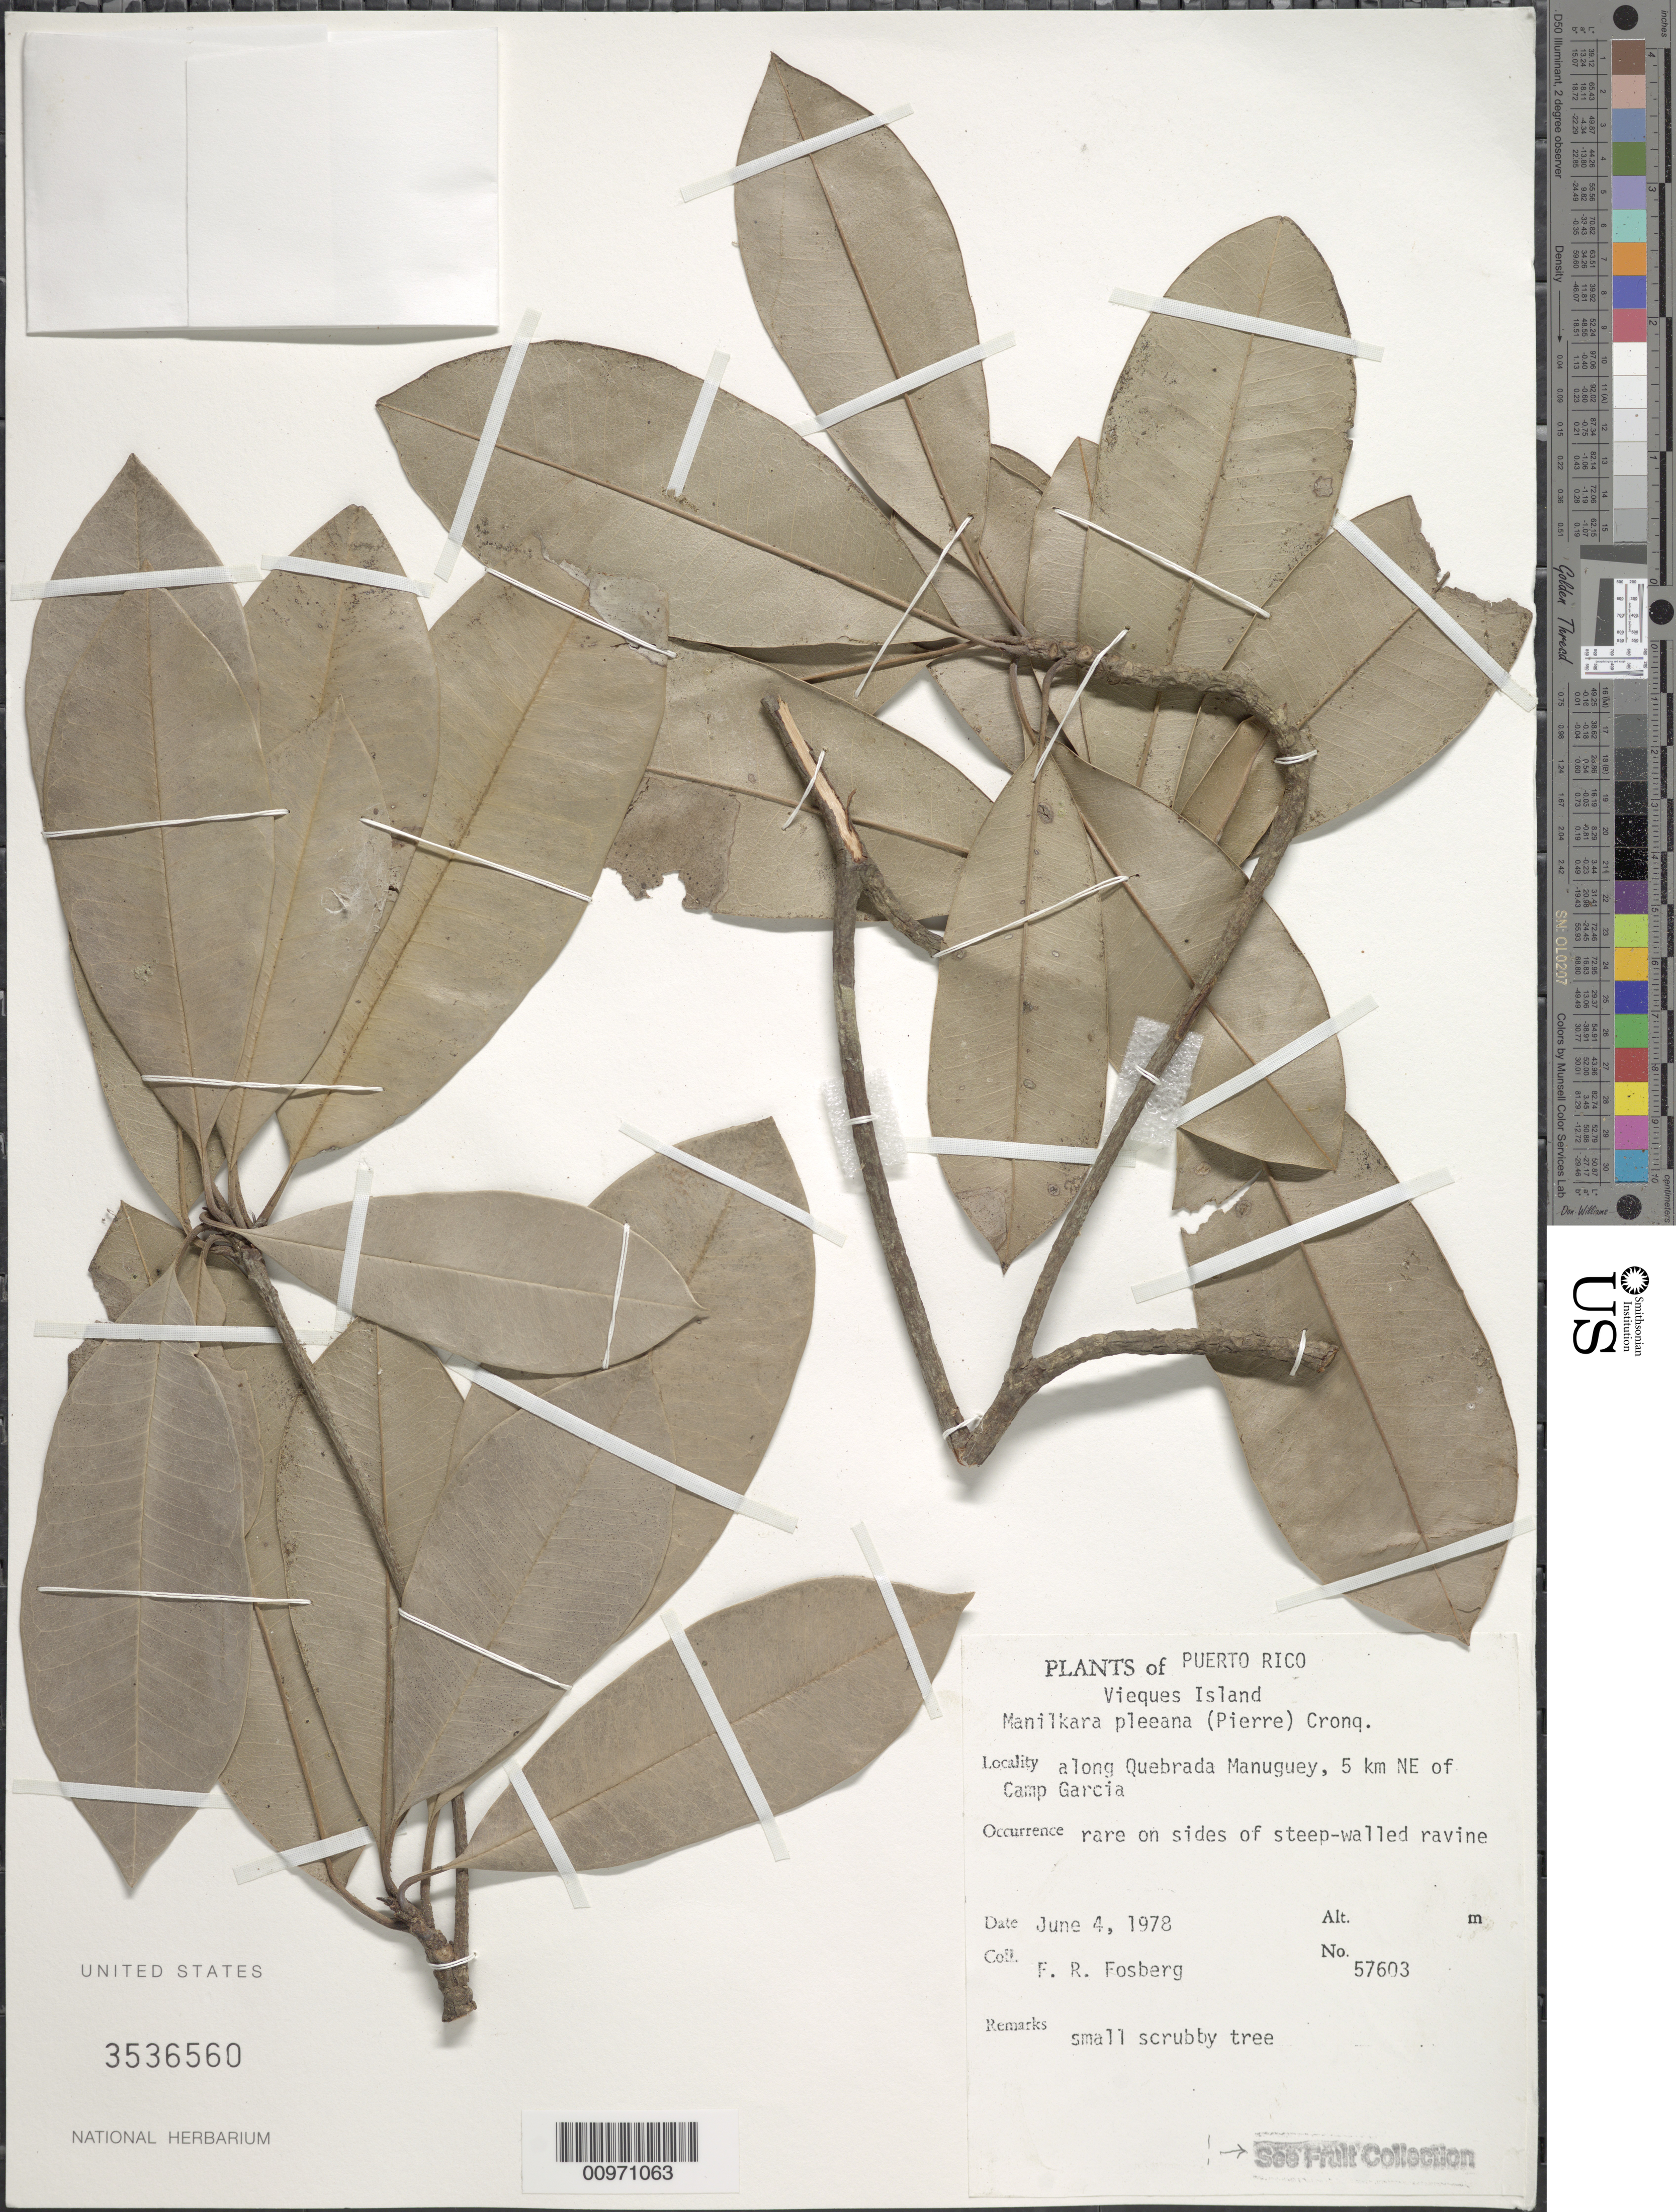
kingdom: Plantae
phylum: Tracheophyta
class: Magnoliopsida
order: Ericales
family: Sapotaceae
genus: Manilkara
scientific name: Manilkara pleeana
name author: (Pierre ex Baill.) Cronq.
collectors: F. R. Fosberg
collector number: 57603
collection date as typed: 04 Jun 1978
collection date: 1978-06-04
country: Puerto Rico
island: Vieques I.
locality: Along Quebrada Manuguey, 5 km NE of Camp Garcia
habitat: On sides of steep-walled ravine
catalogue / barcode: US 3536560